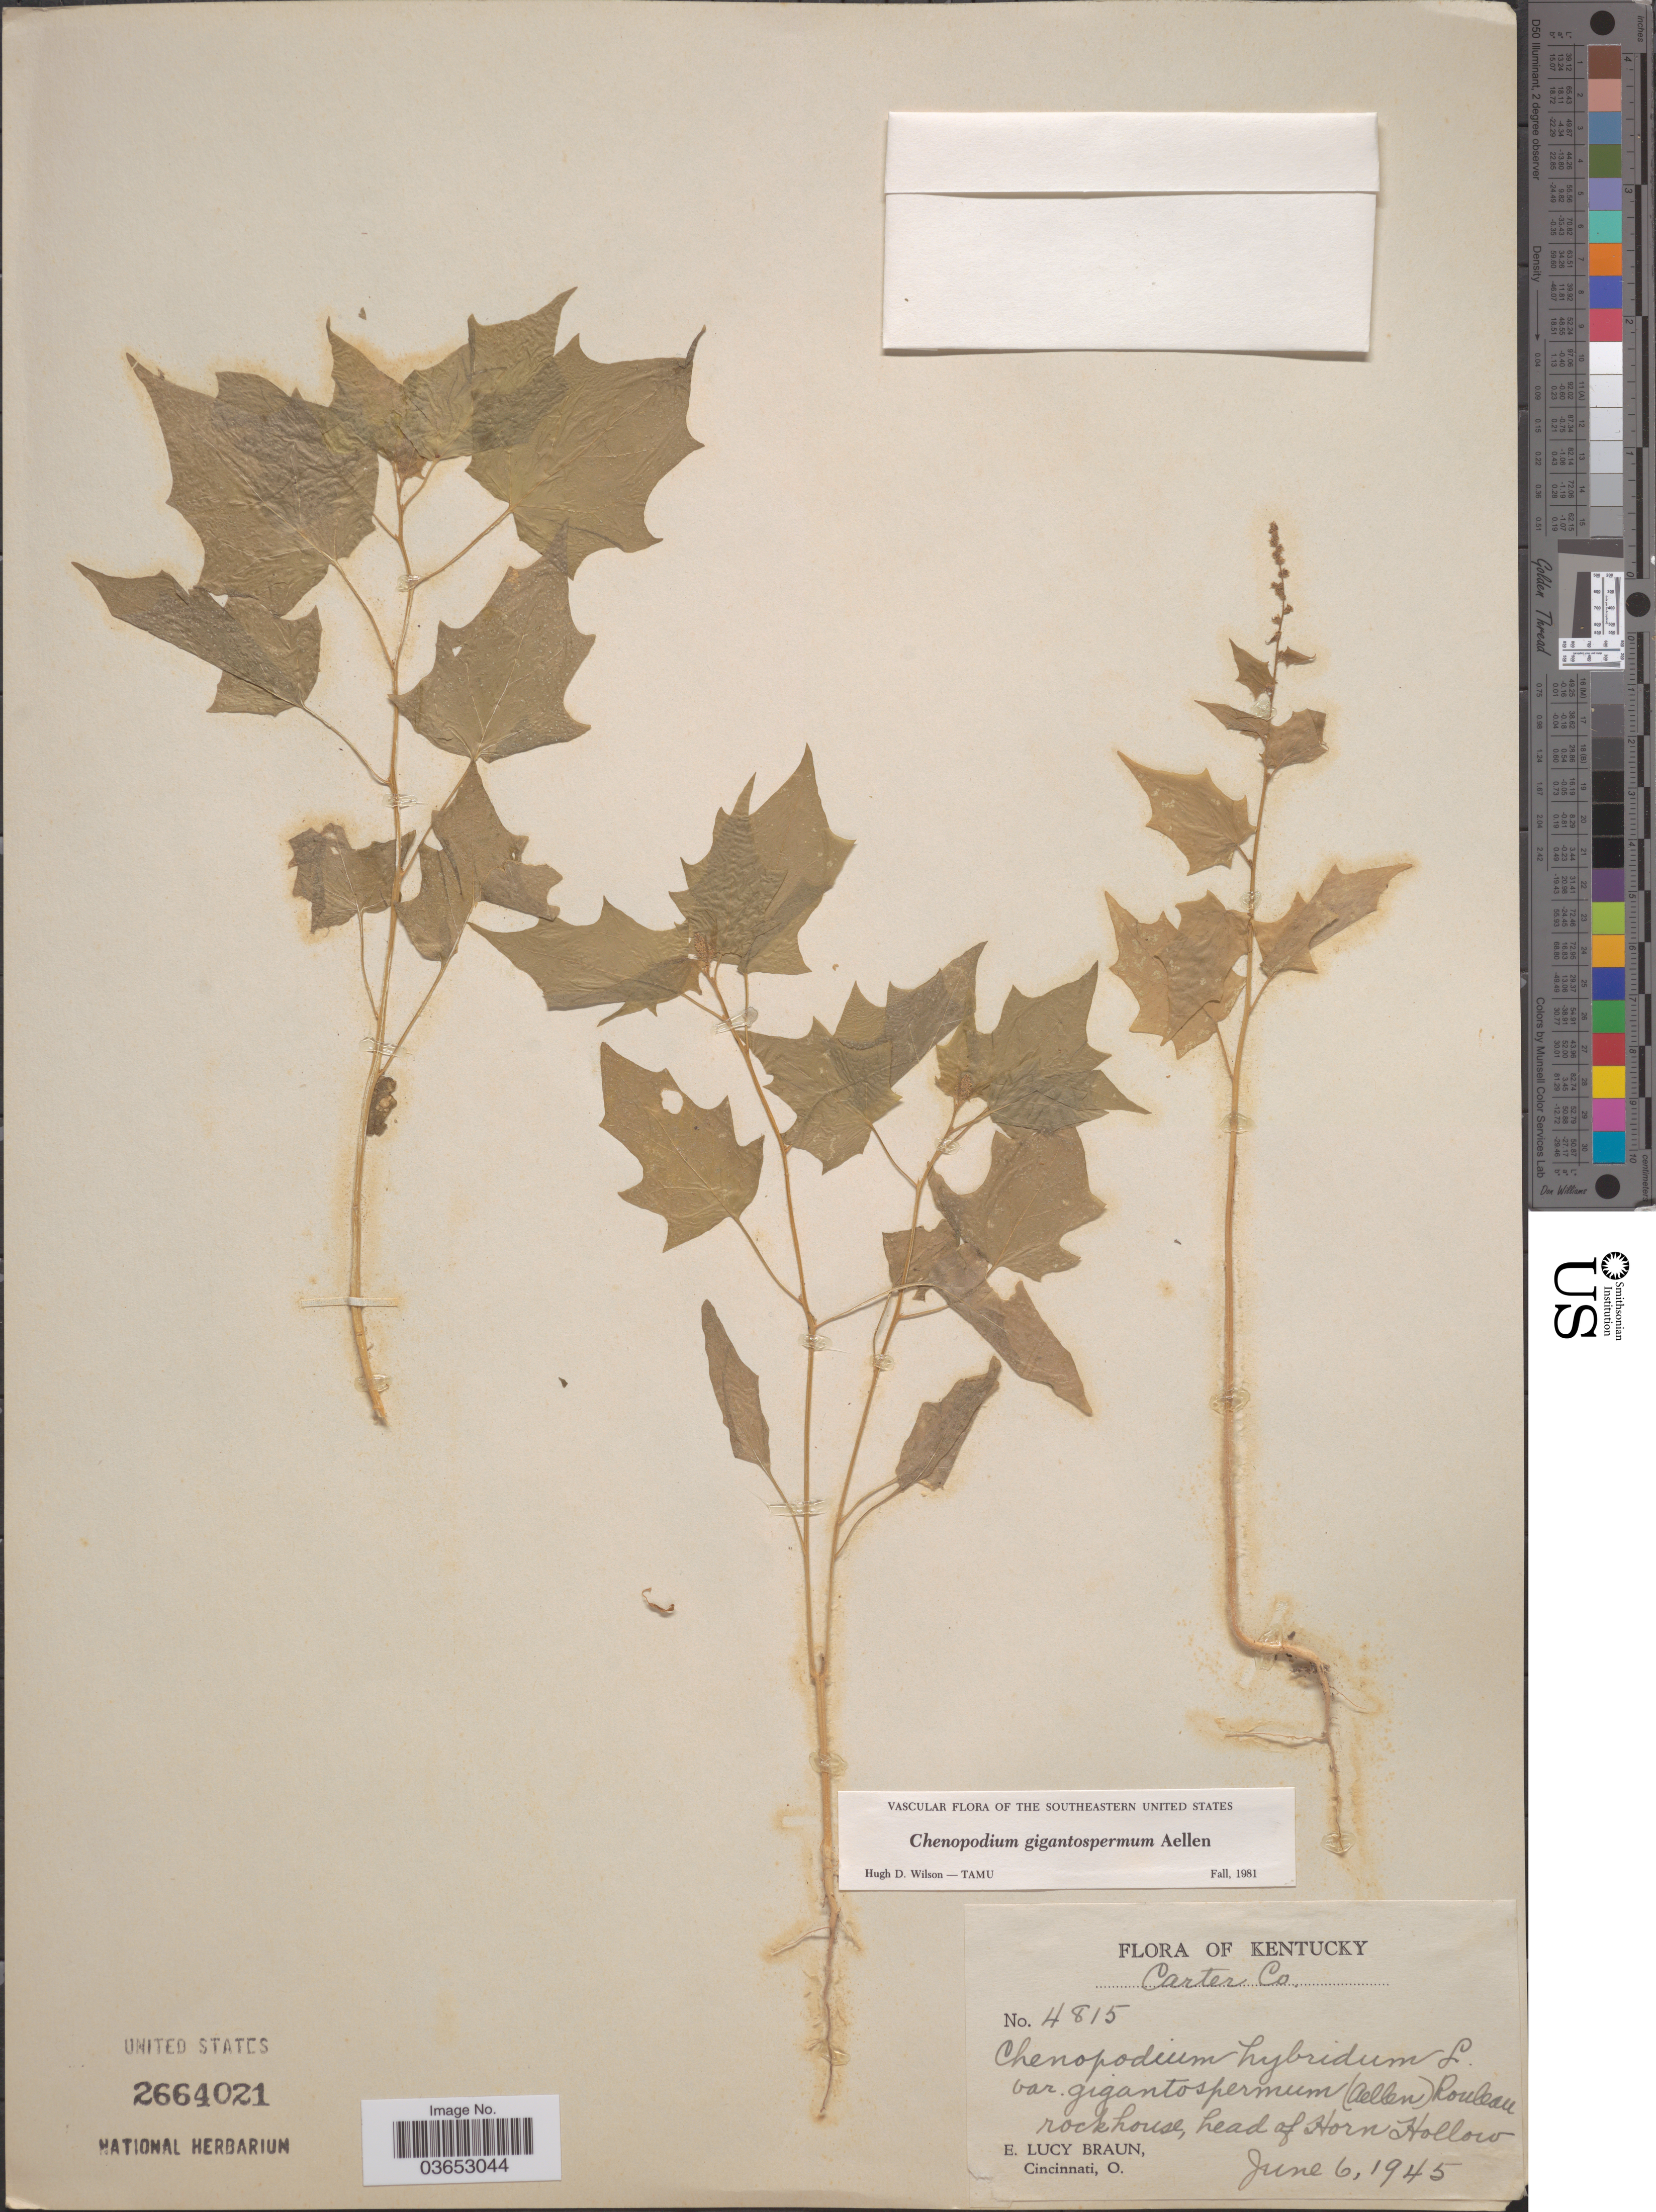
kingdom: Plantae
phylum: Tracheophyta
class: Magnoliopsida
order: Caryophyllales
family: Amaranthaceae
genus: Chenopodium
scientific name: Chenopodium gigantospermum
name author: Aellen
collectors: E. L. Braun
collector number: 4815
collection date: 1945-06-06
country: United States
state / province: Kentucky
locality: Carter Co. Head of Horn Hollow.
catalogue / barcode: US 2664021